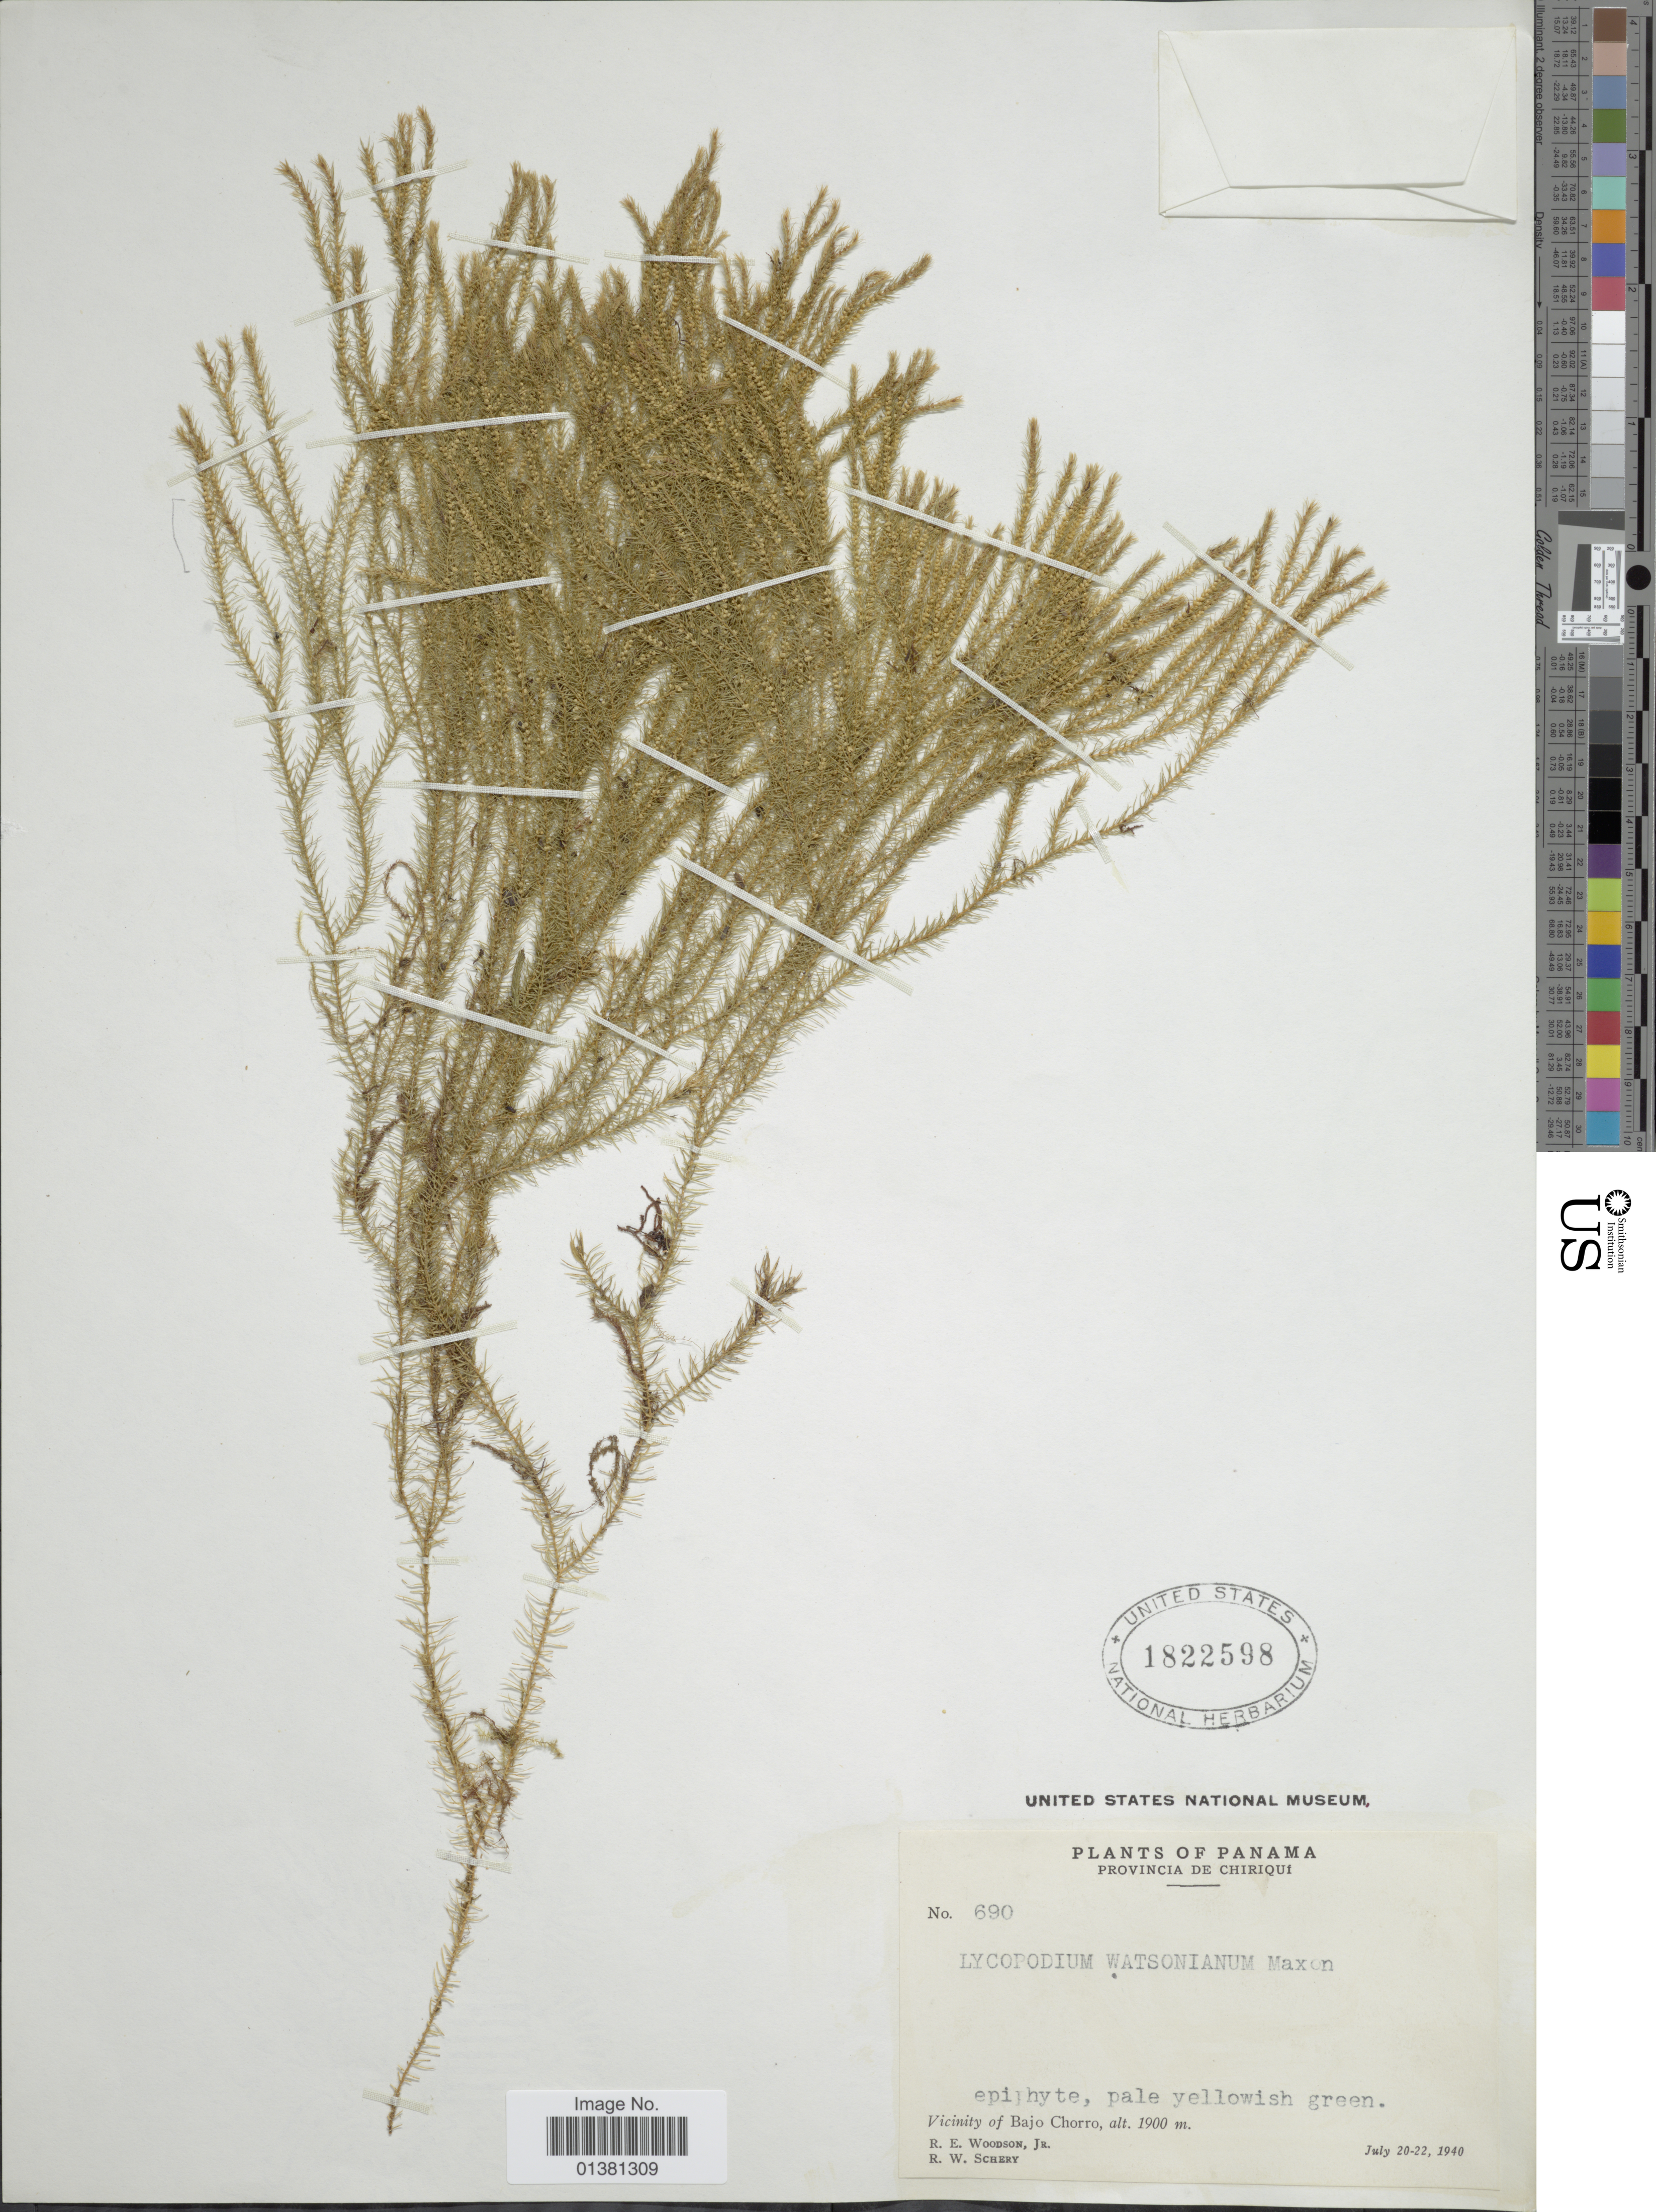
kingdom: Plantae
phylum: Tracheophyta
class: Lycopodiopsida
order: Lycopodiales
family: Lycopodiaceae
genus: Phlegmariurus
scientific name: Phlegmariurus watsonianus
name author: (Maxon) B. Øllg.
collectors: R. E. Woodson & R. W. Schery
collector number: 690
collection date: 1940-07-20/1940-07-22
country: Panama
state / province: Chiriqui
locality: Provincia de Chiriqui, Vicinity of Bajo Chorro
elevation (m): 1900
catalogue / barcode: US 1822598